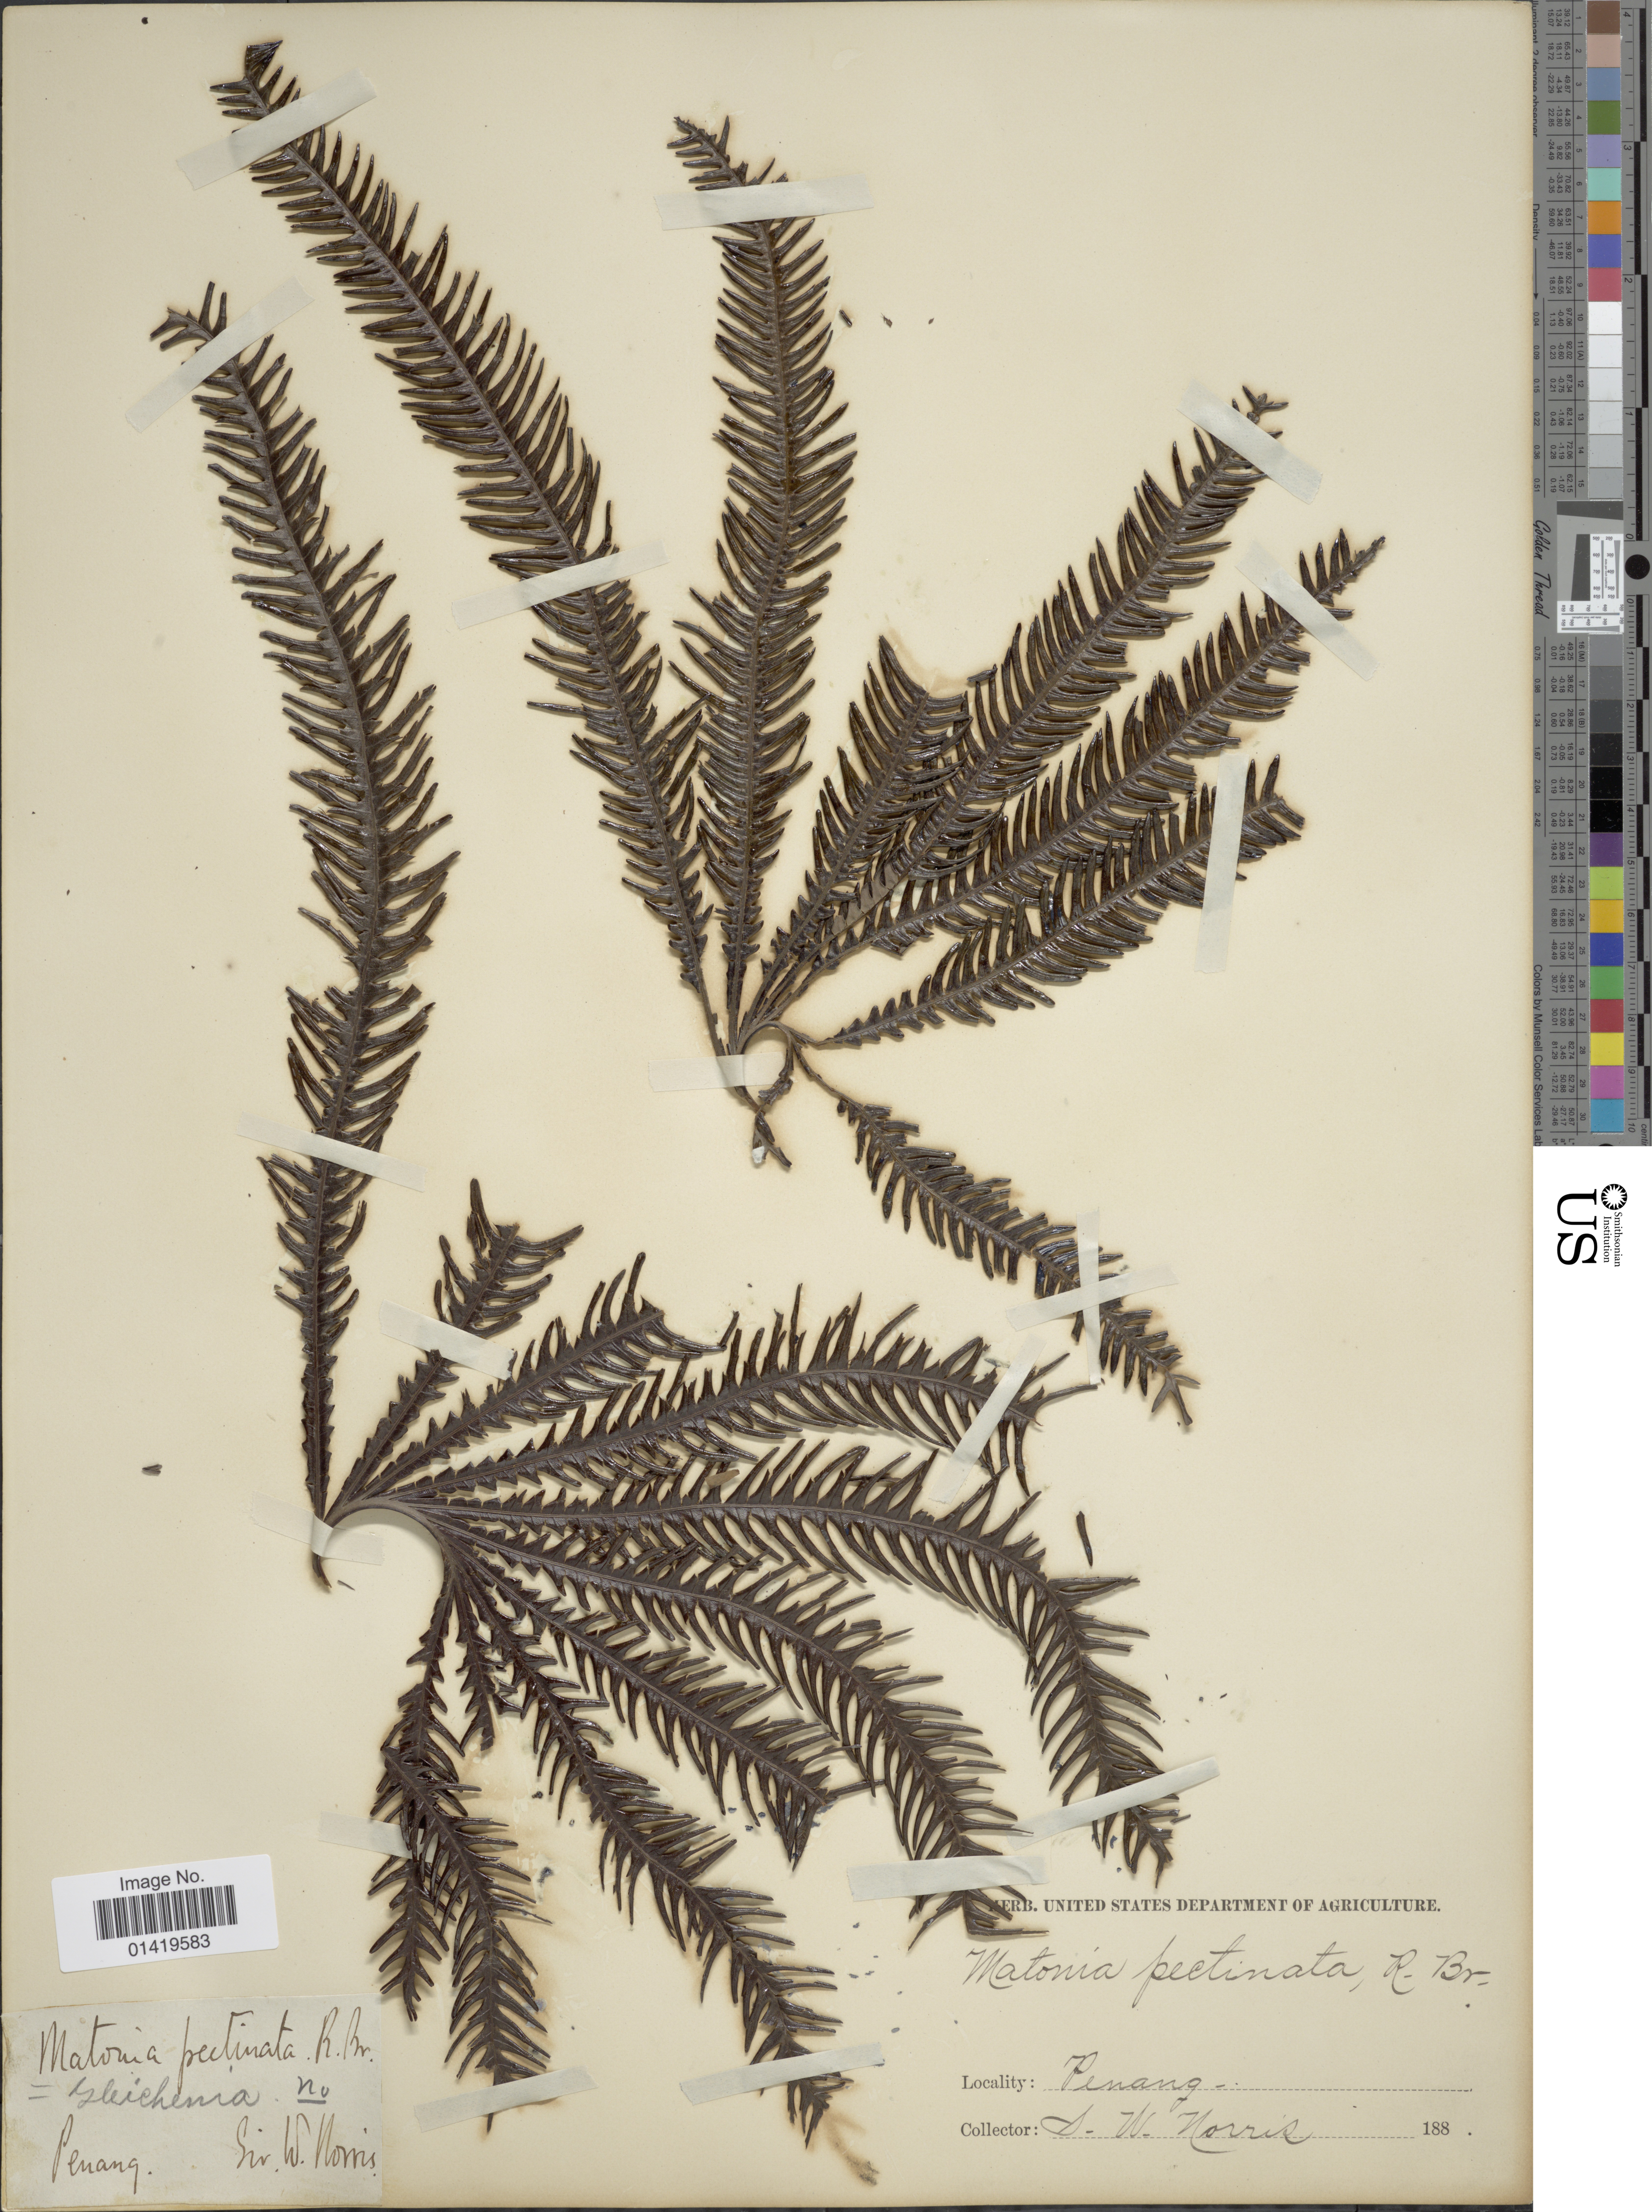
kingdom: Plantae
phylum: Tracheophyta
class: Polypodiopsida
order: Gleicheniales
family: Matoniaceae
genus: Matonia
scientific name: Matonia pectinata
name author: R. Br.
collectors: W. Morris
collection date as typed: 188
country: Malaysia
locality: Penang